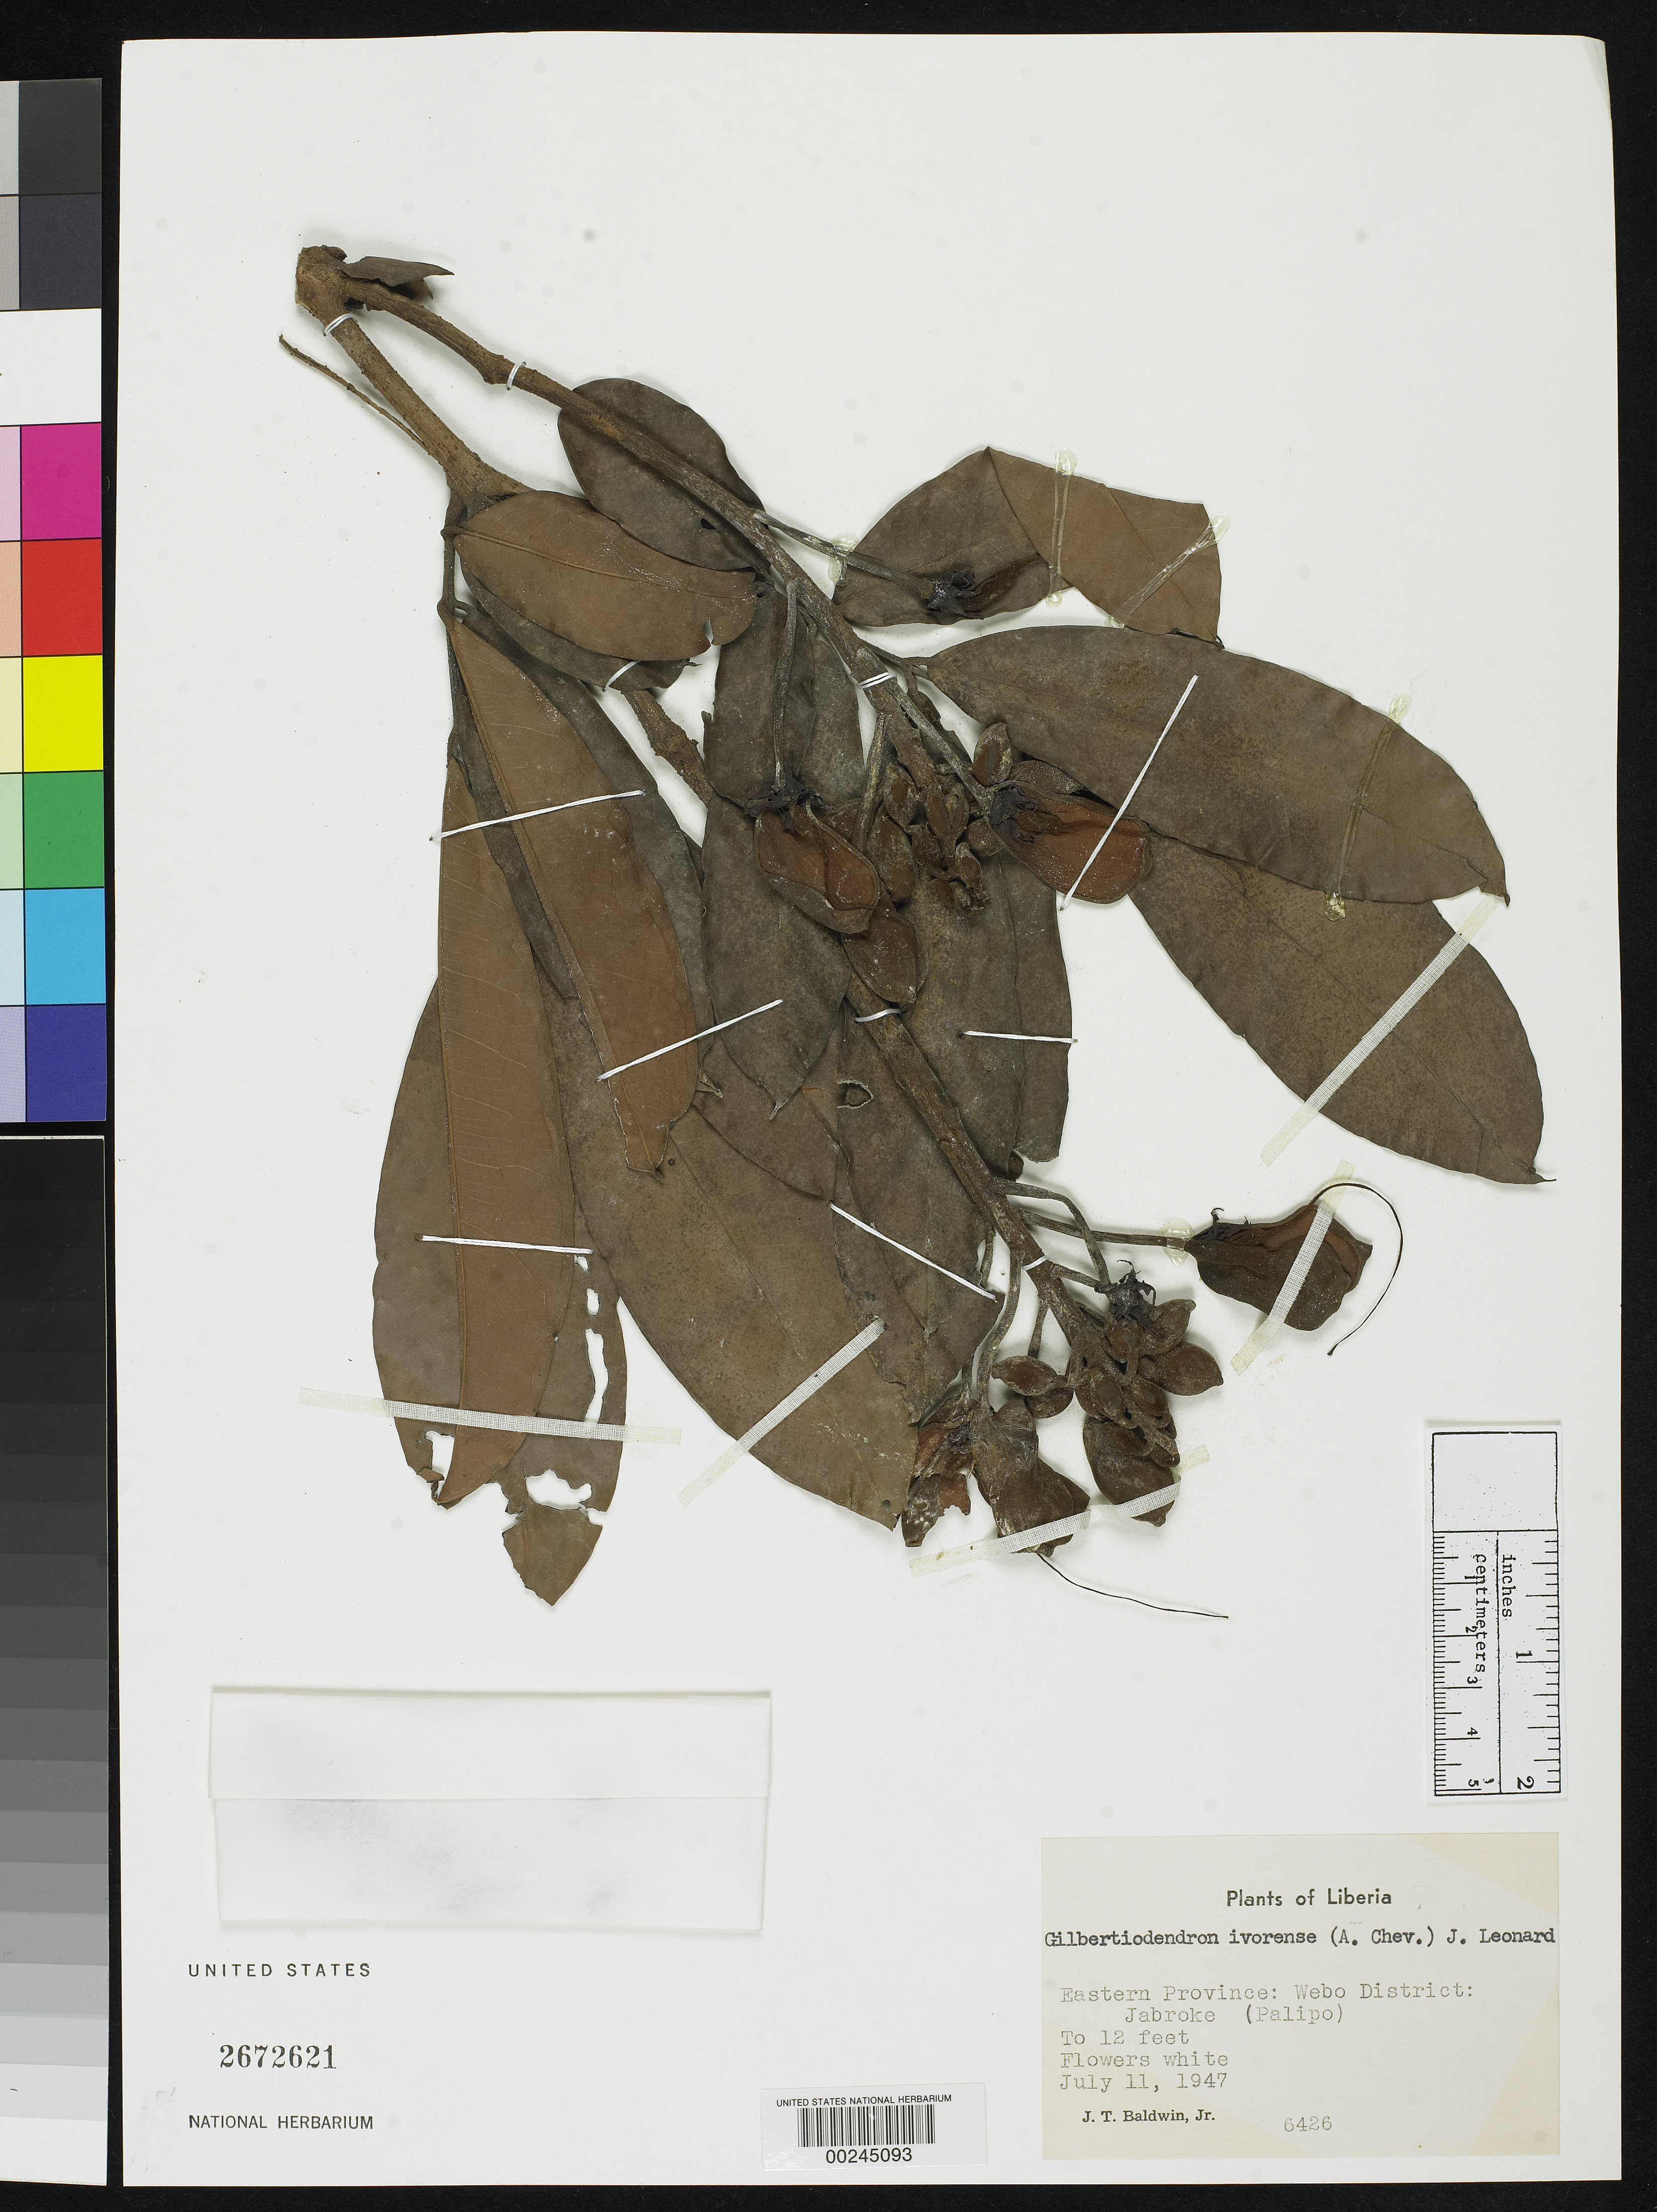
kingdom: Plantae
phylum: Tracheophyta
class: Magnoliopsida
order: Fabales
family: Fabaceae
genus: Gilbertiodendron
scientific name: Gilbertiodendron ivorense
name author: (A. Chev.) J. Léonard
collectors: J. T. Baldwin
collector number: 6426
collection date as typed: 11 Jul 1947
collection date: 1947-07-11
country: Liberia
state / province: River Gee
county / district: Webo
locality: Jabroke (Palipo)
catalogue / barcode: US 2672621